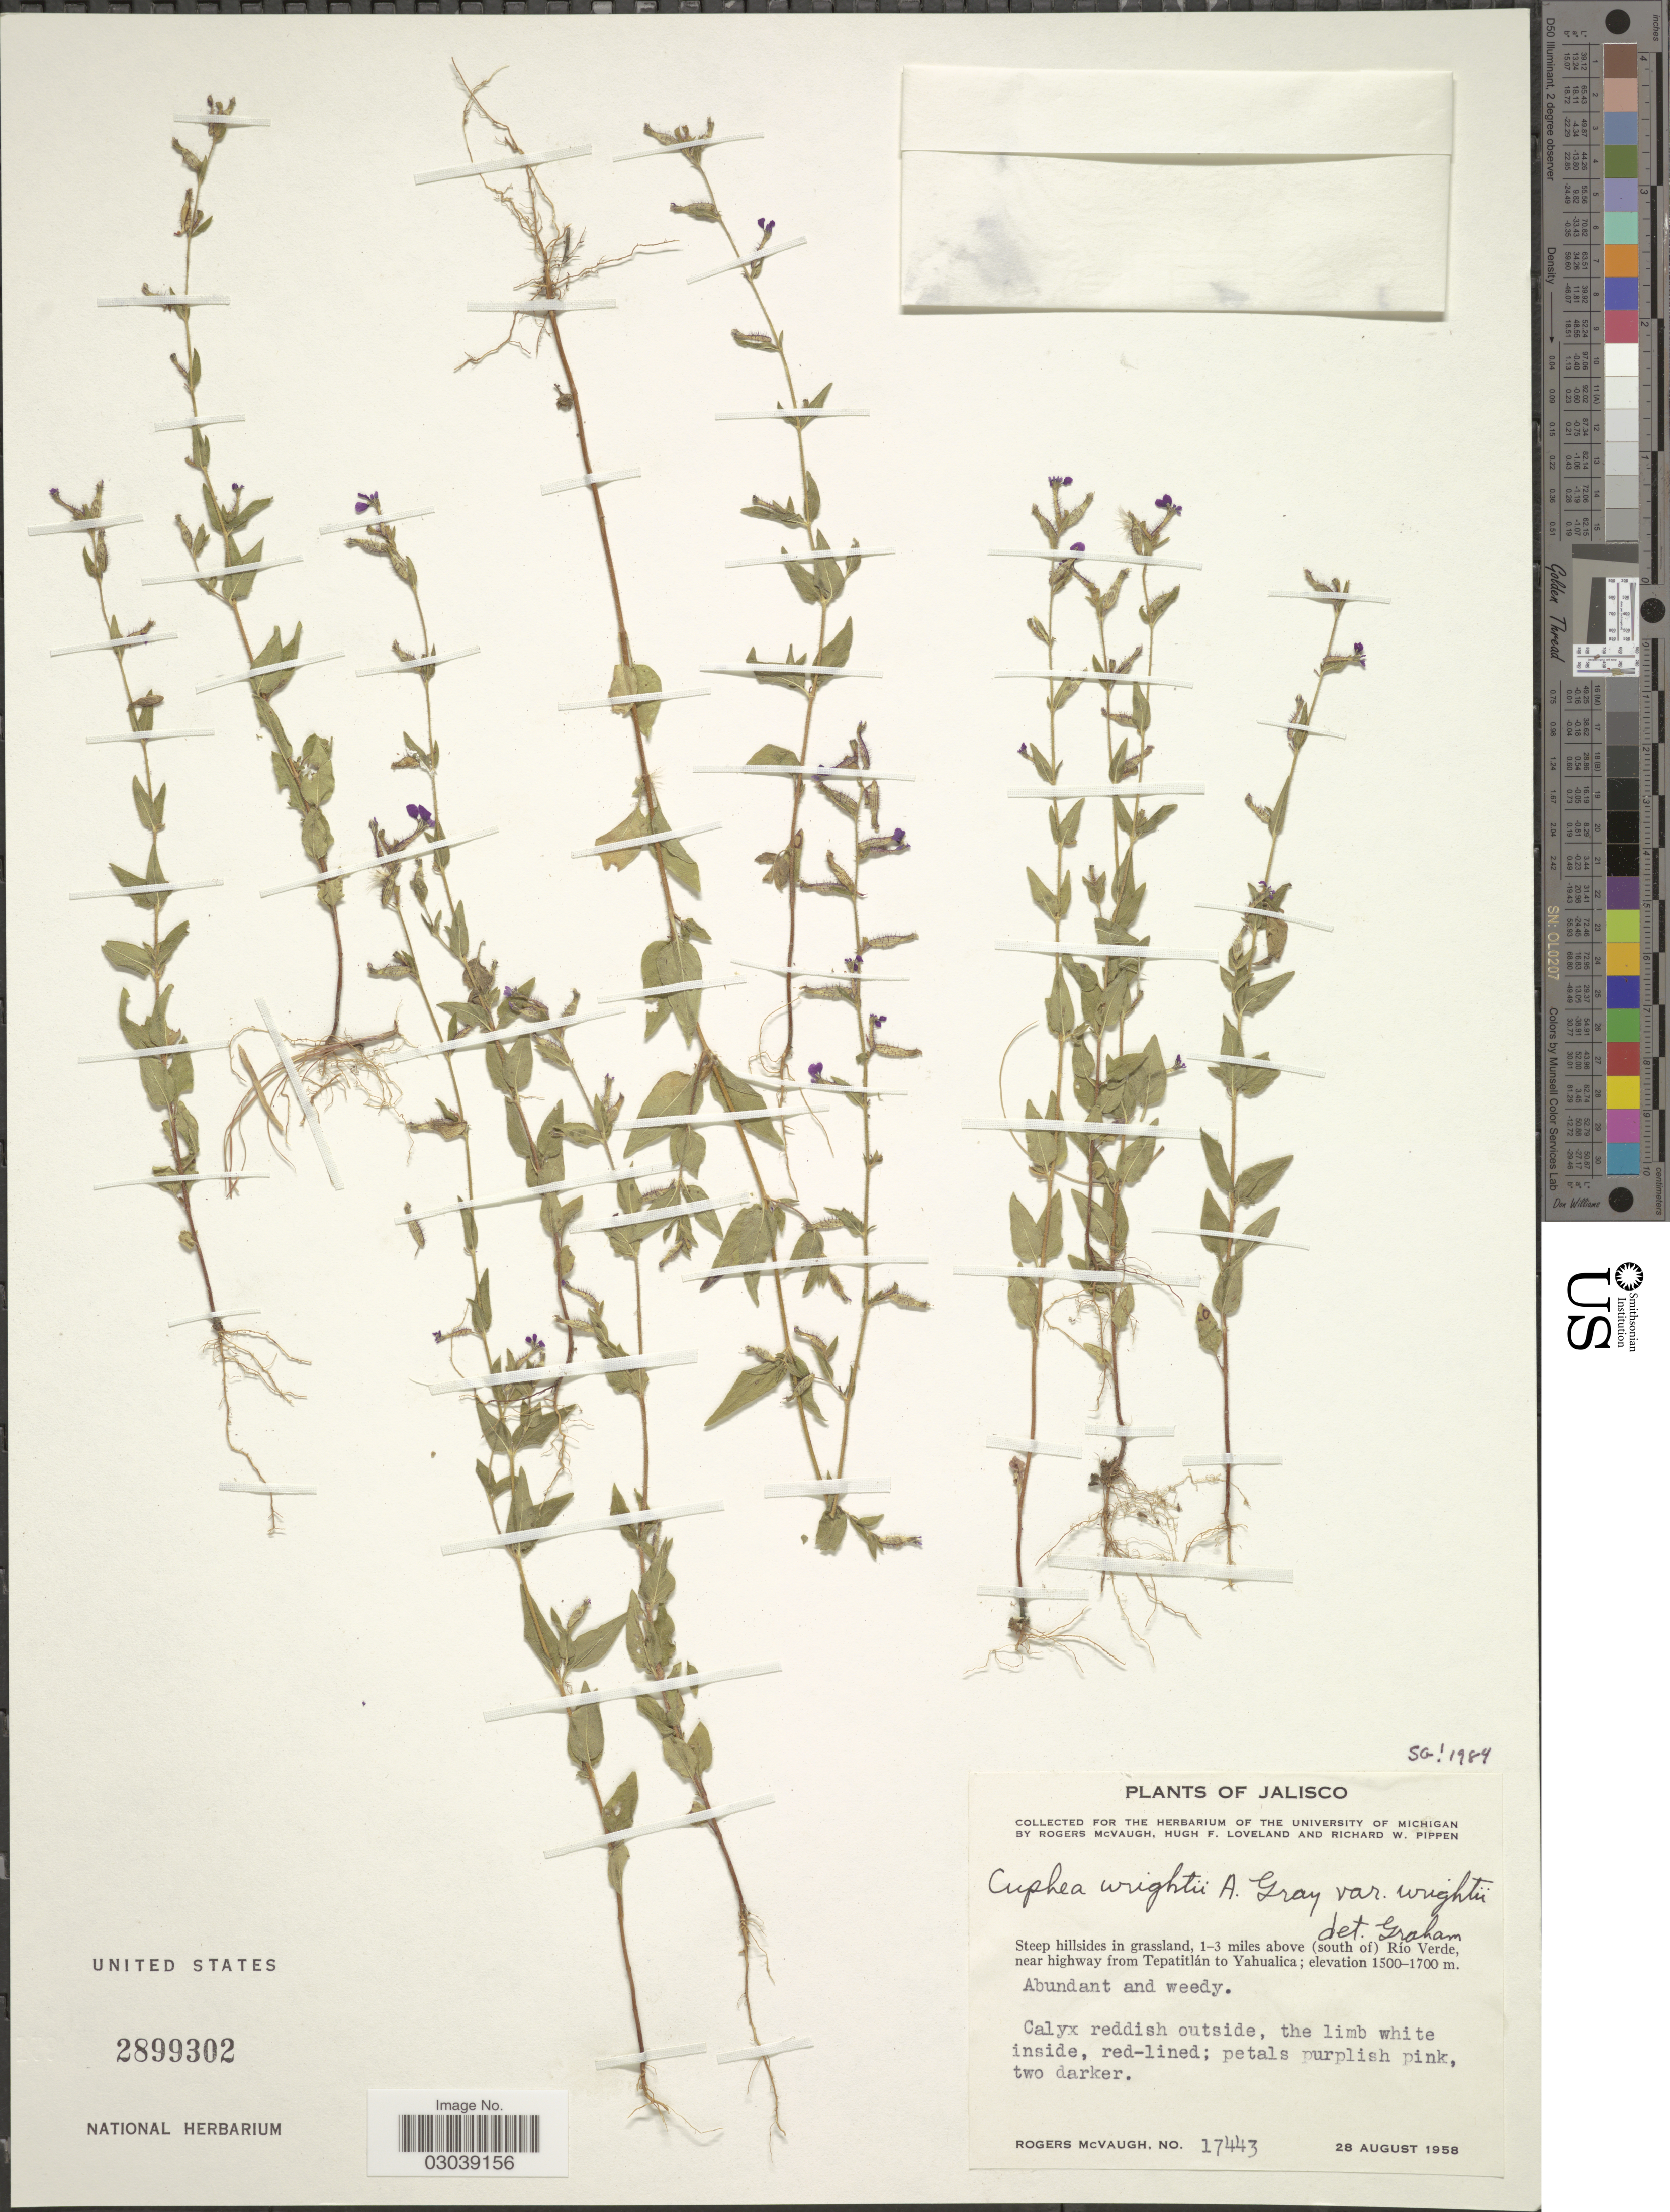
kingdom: Plantae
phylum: Tracheophyta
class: Magnoliopsida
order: Myrtales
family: Lythraceae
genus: Cuphea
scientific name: Cuphea wrightii var. wrightii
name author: A. Gray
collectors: R. McVaugh, H. Loveland & R. W. Pippen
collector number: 17443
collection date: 1958-08-28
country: Mexico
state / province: Jalisco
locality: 1-3 miles above (south of ) Río Verde, near highway from Tepatitlán to Yahualica.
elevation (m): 1500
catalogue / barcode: US 2899302